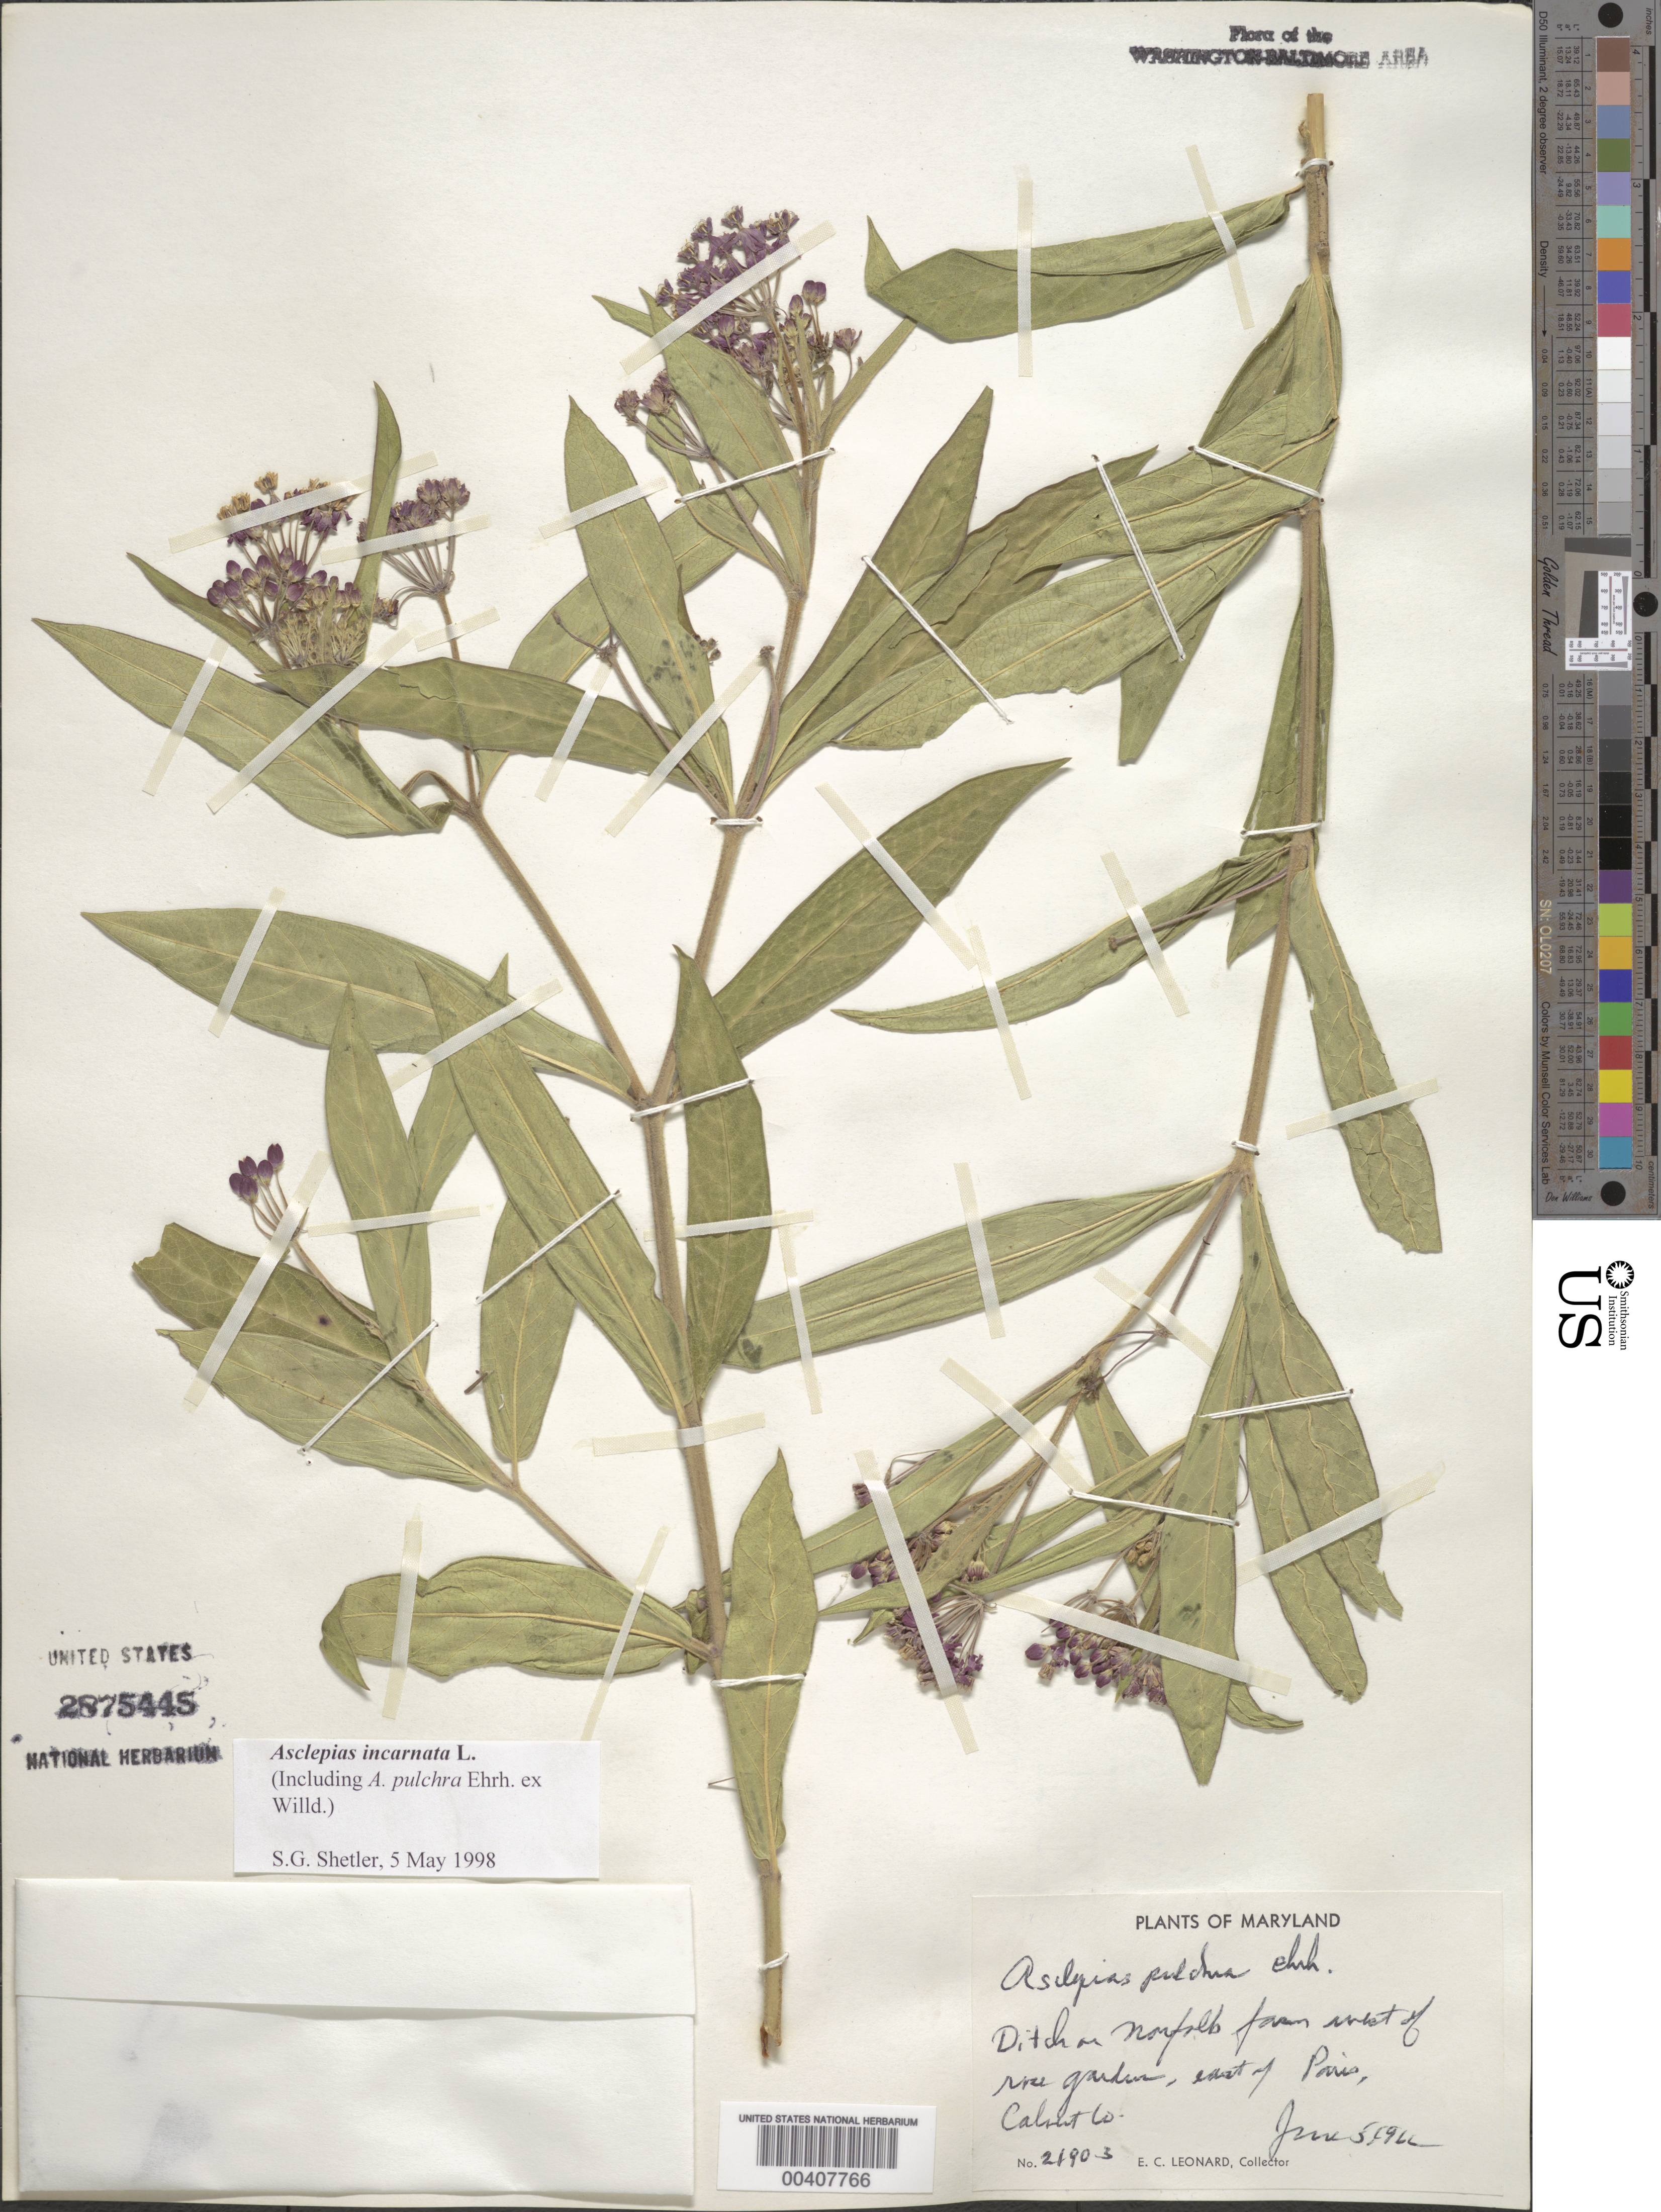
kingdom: Plantae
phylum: Tracheophyta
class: Magnoliopsida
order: Gentianales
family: Apocynaceae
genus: Asclepias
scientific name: Asclepias incarnata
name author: L.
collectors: E. C. Leonard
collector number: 21903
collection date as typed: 05 Jun 1966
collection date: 1966-06-05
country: United States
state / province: Maryland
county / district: Calvert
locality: East of Paris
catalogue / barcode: US 2875445